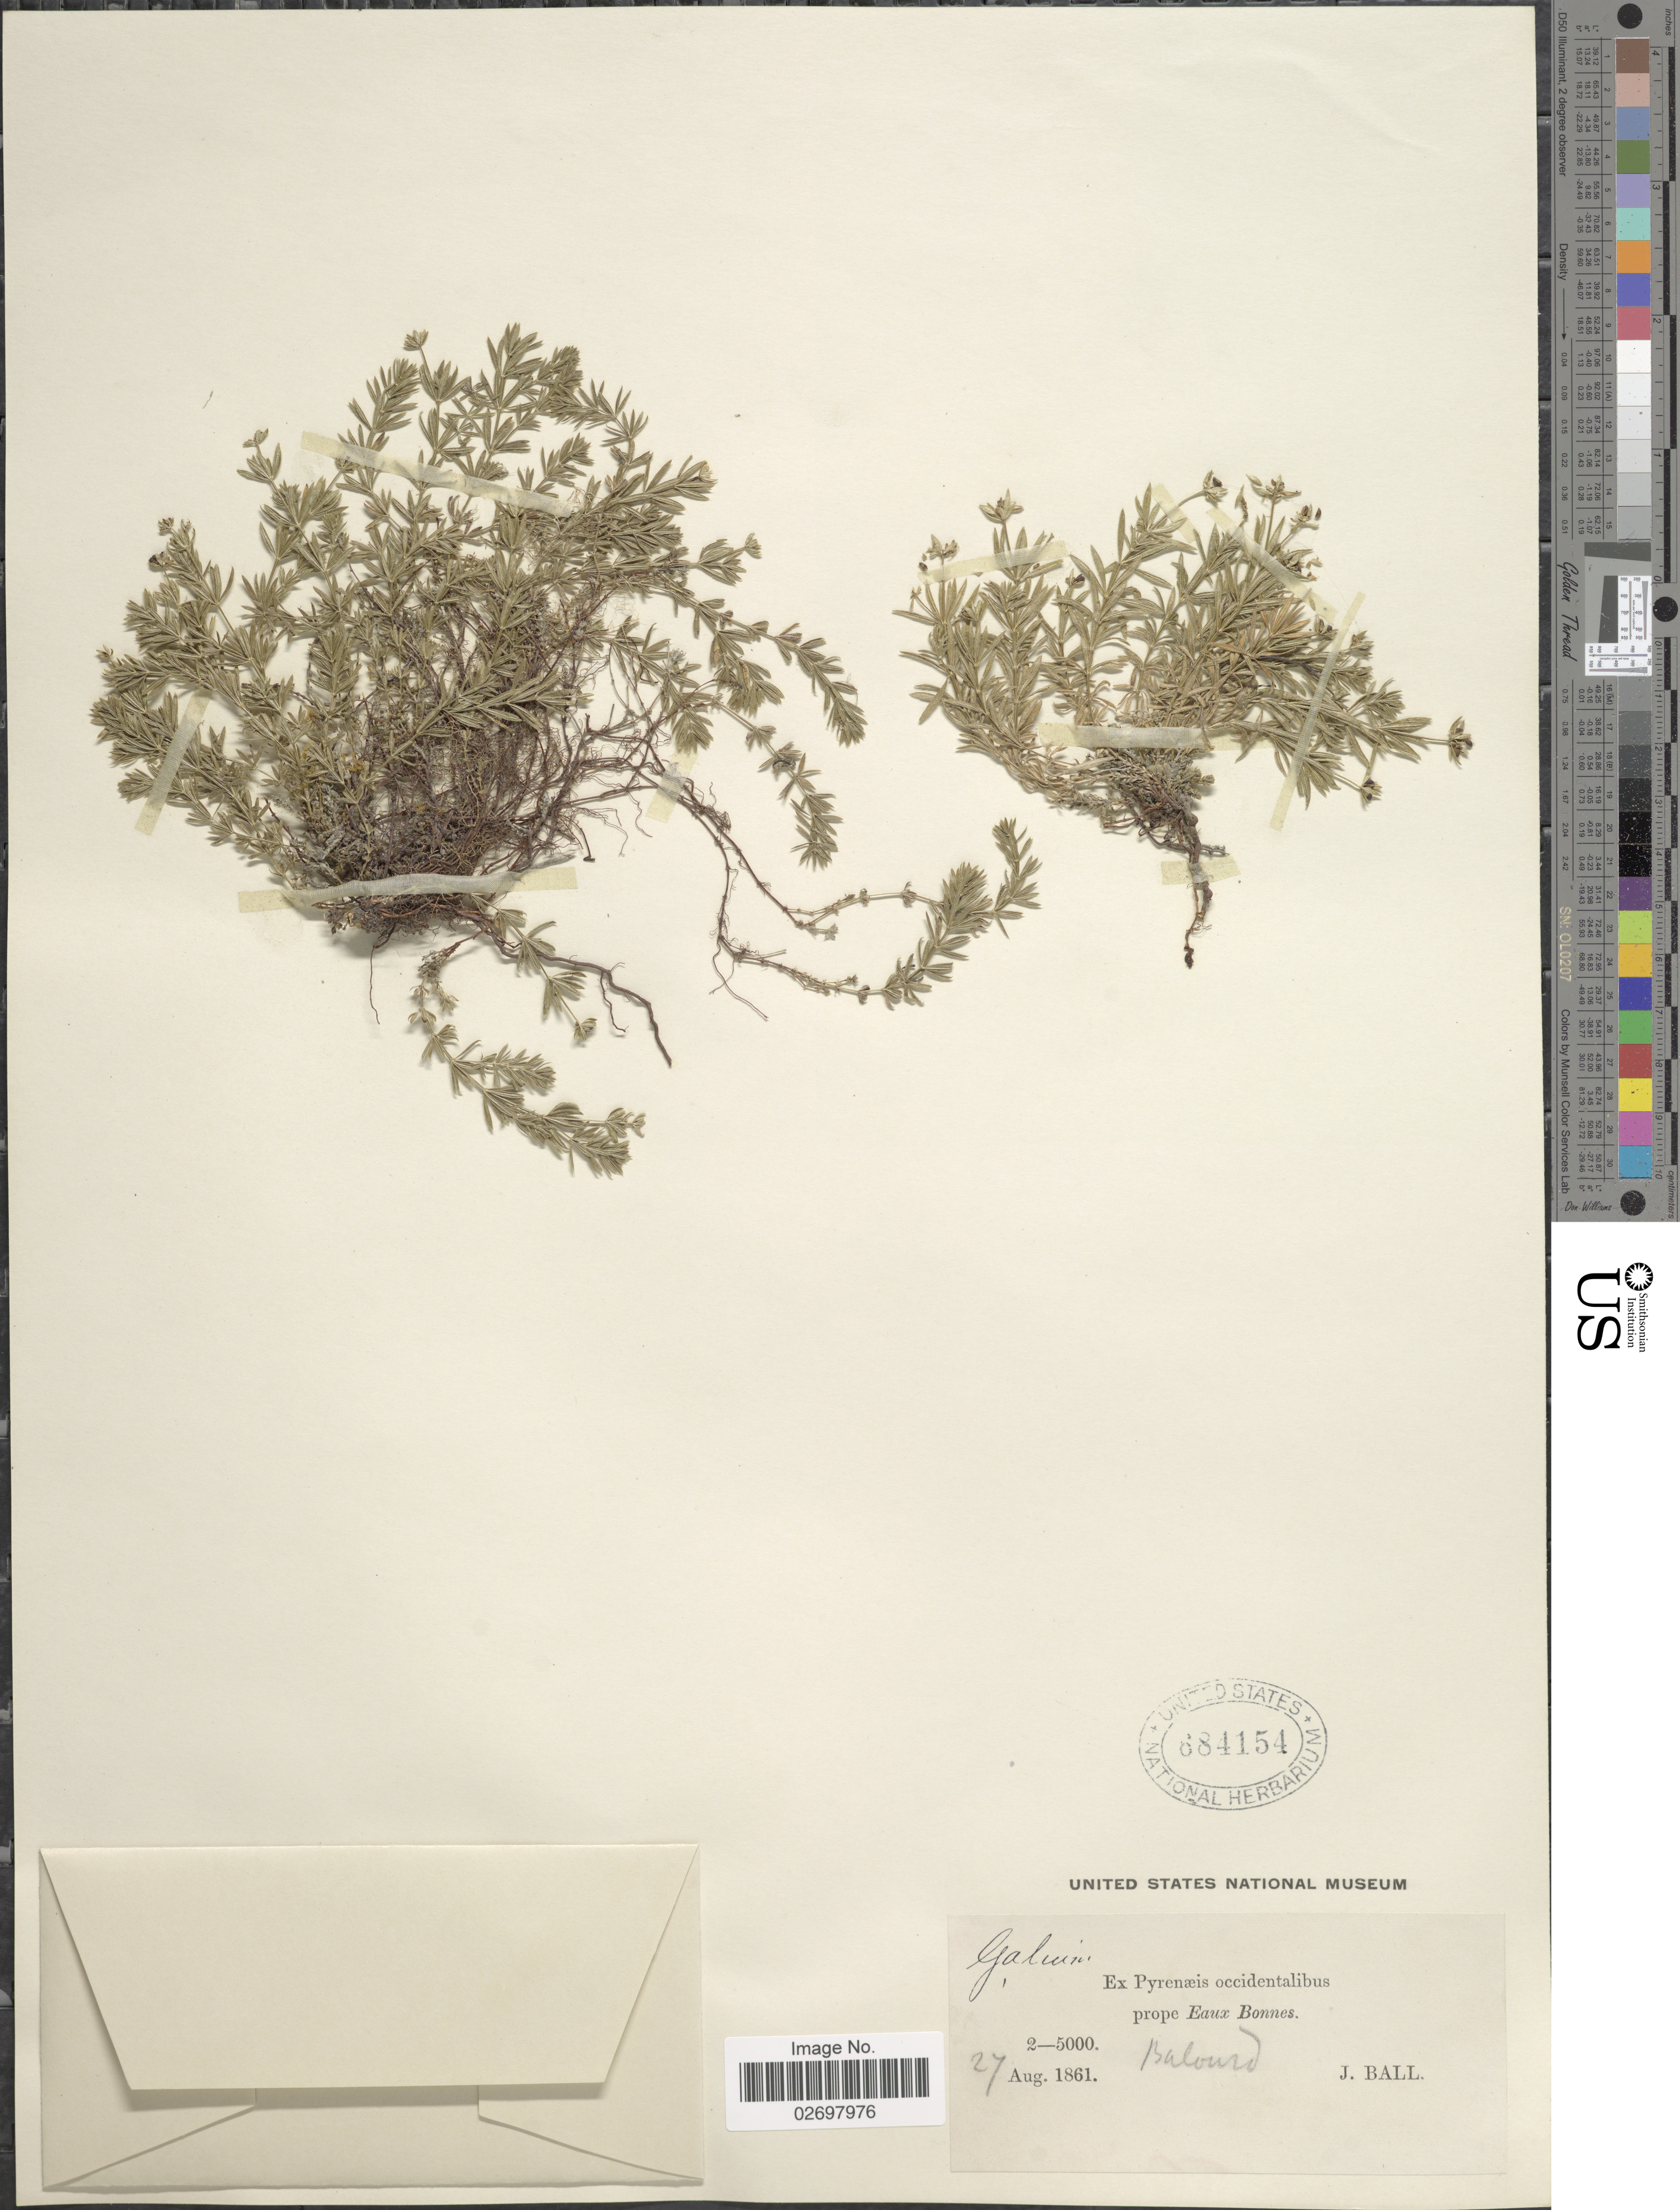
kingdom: Plantae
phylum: Tracheophyta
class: Magnoliopsida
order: Gentianales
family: Rubiaceae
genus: Galium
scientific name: Galium sp.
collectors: J. Ball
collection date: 1861-08-27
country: France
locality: Ex Pyrenaeis occidentalibus prope Eaux Bonnes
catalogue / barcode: US 684154